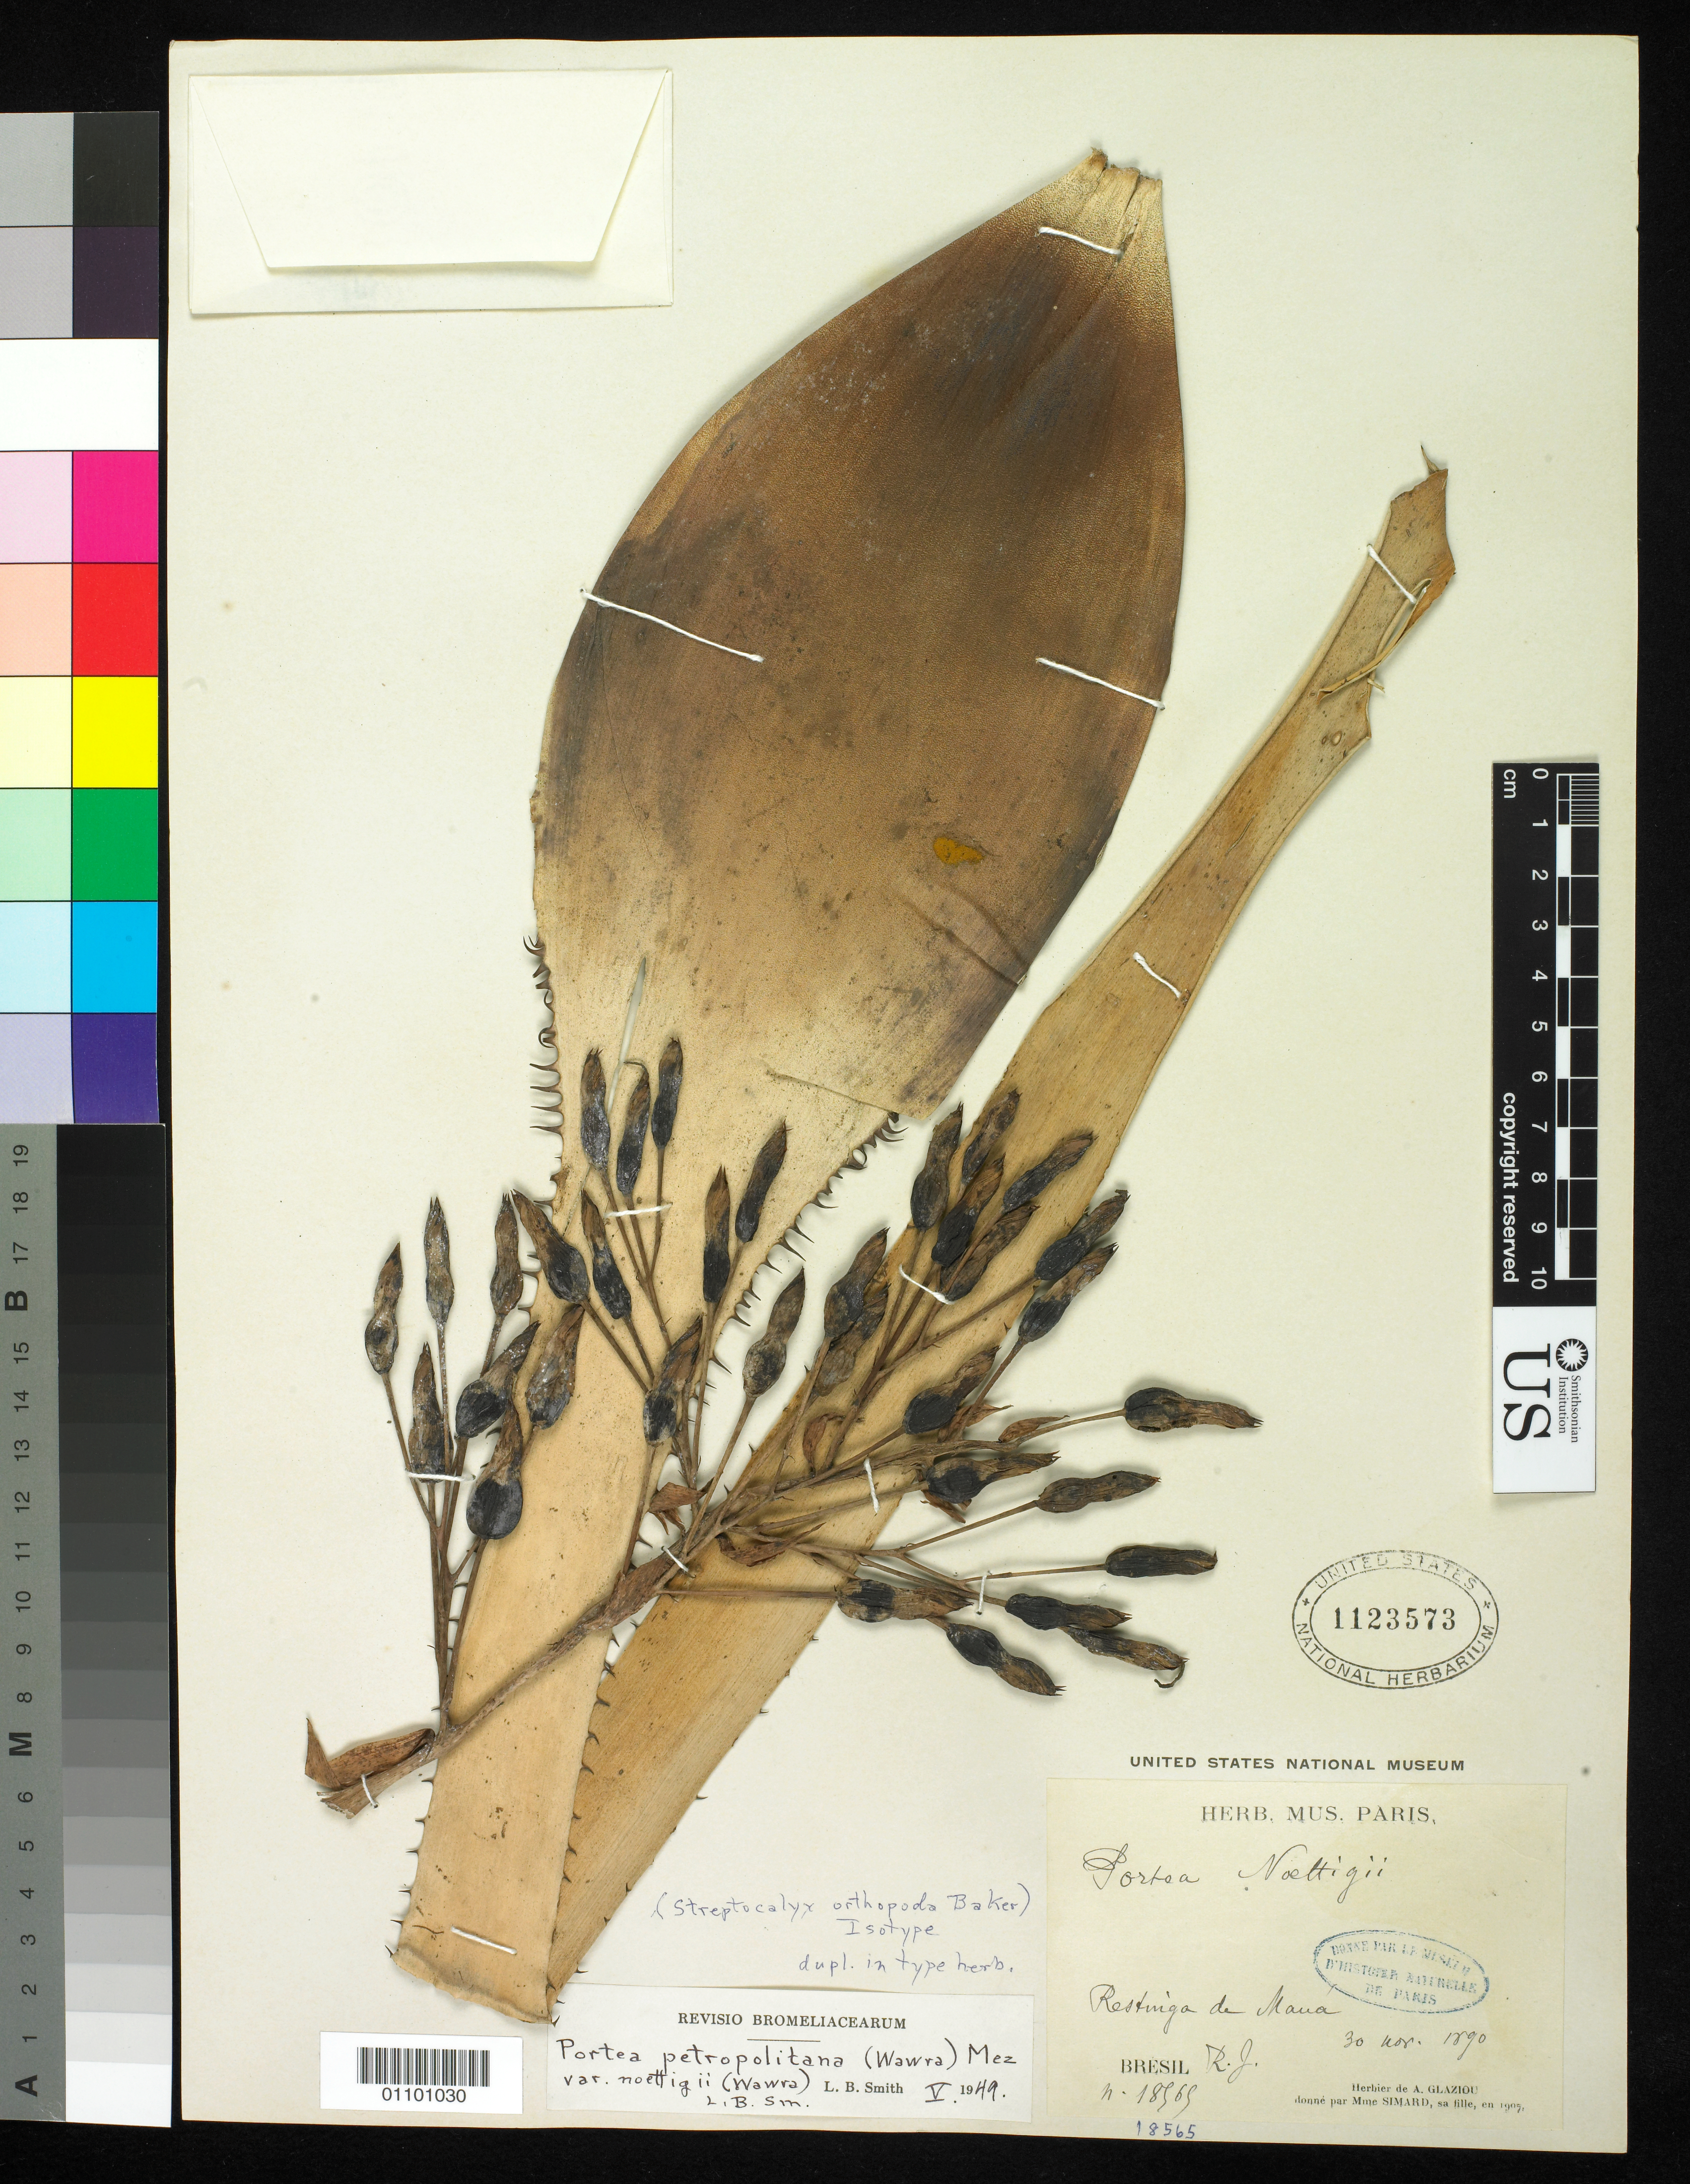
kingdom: Plantae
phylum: Tracheophyta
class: Liliopsida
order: Poales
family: Bromeliaceae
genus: Streptocalyx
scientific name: Streptocalyx orthopoda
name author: Baker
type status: Isotype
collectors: A. F. M. Glaziou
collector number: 18565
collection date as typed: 30 Nov 1890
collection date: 1890-11-30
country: Brazil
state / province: Rio de Janeiro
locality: Rio Beslinga de Mana.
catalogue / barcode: US 1123573